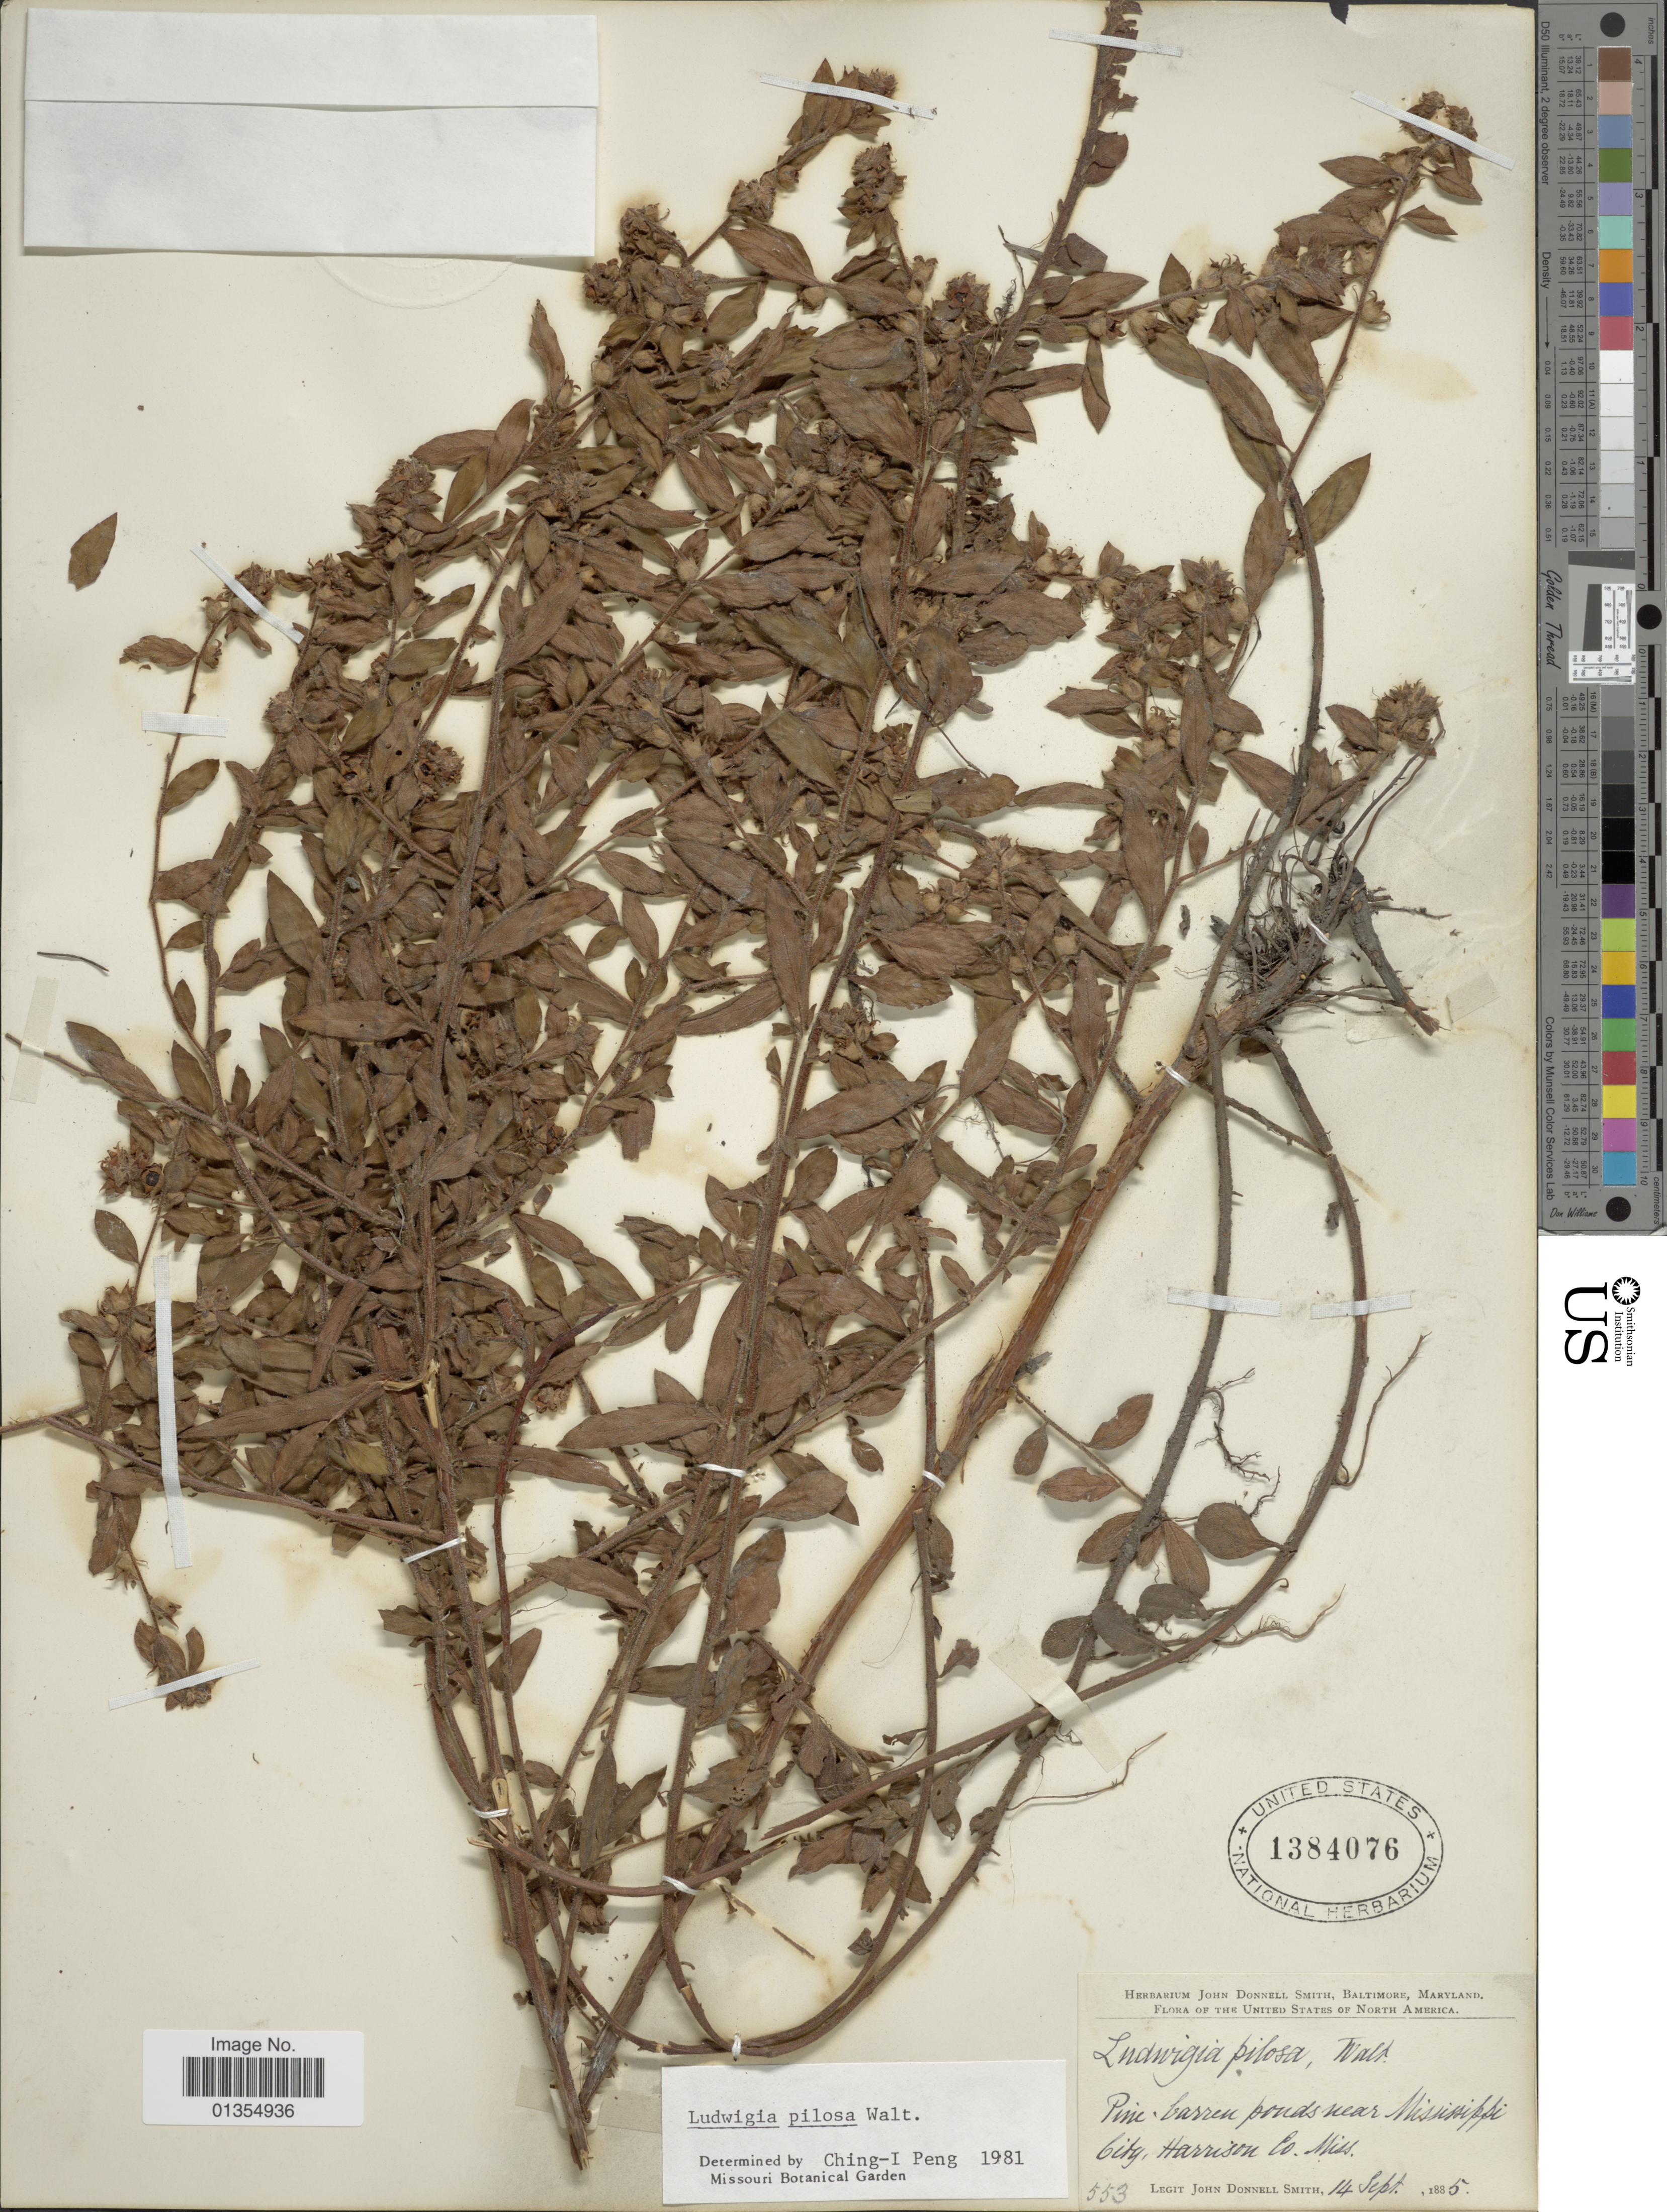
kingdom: Plantae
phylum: Tracheophyta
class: Magnoliopsida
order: Myrtales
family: Onagraceae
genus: Ludwigia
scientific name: Ludwigia pilosa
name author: Walter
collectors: J. Donnell Smith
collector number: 553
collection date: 1885-09-14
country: United States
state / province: Mississippi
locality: Pine barren ponds near Mississippi City, Harrison Co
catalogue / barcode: US 1384076